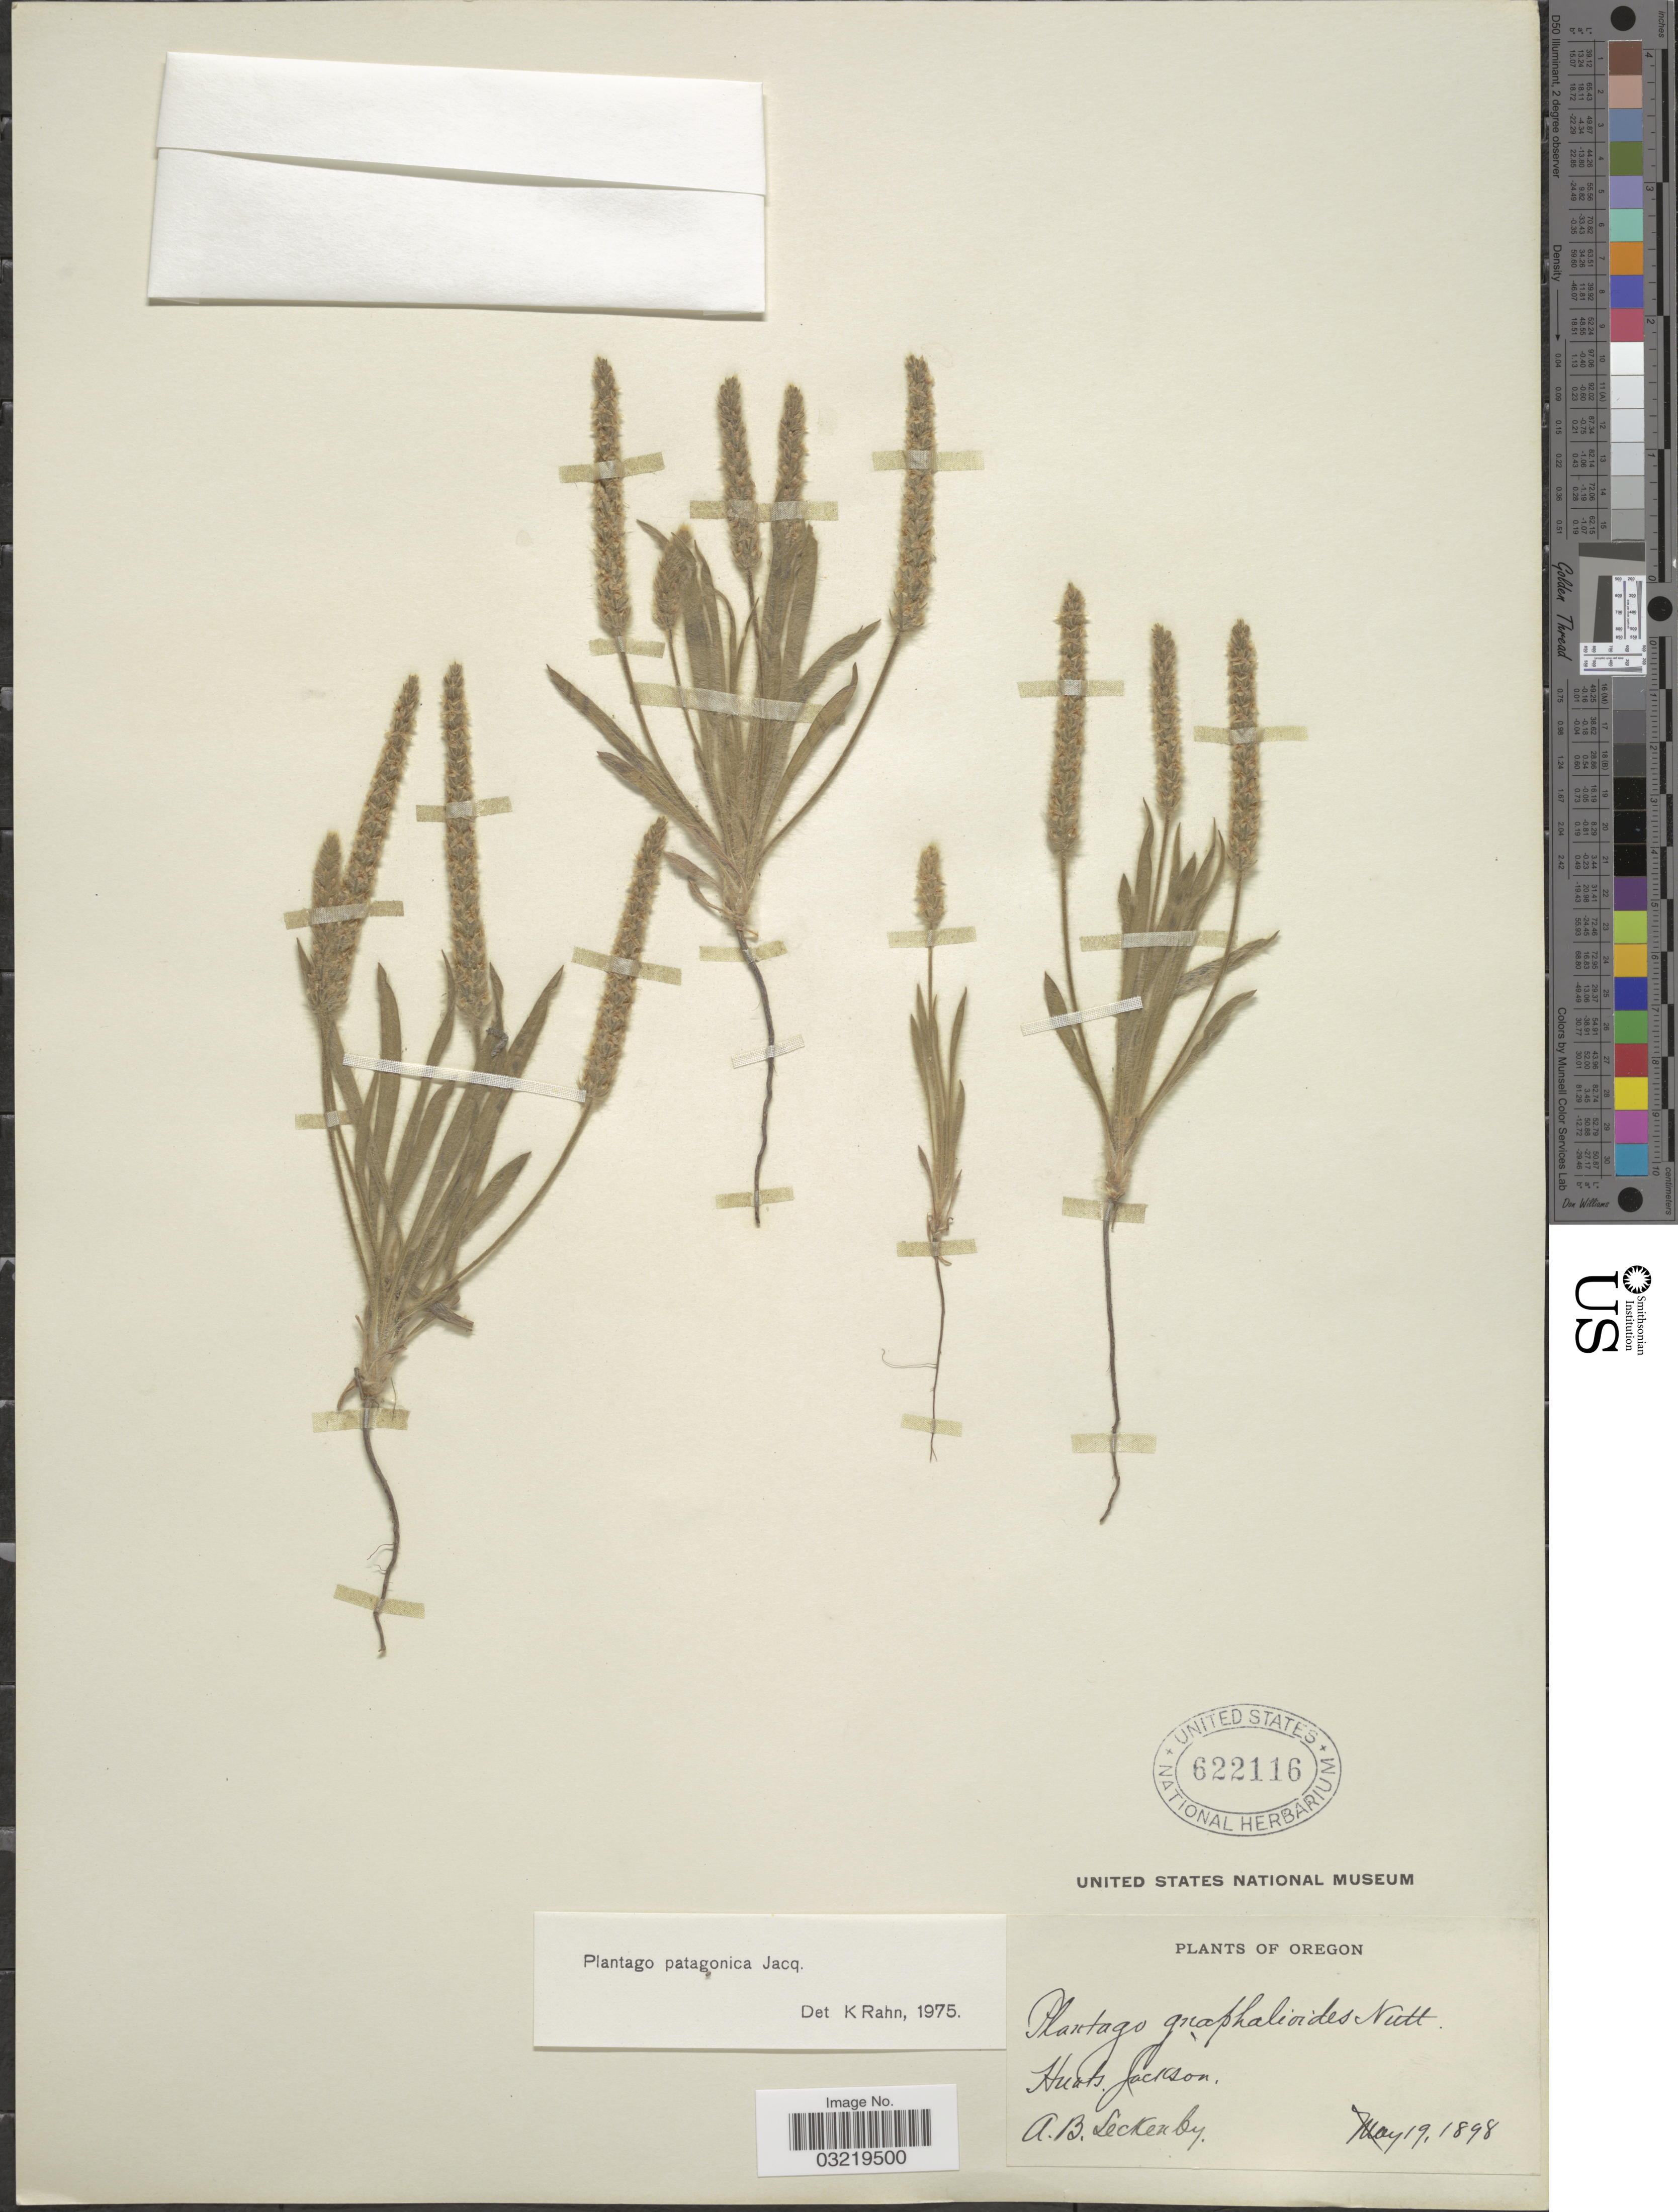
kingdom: Plantae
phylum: Tracheophyta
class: Magnoliopsida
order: Lamiales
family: Plantaginaceae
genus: Plantago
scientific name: Plantago patagonica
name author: Jacq.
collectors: A. Leckenby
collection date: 1898-05-19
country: United States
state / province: Oregon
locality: Hunts [interpreted] Jackson.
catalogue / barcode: US 622116